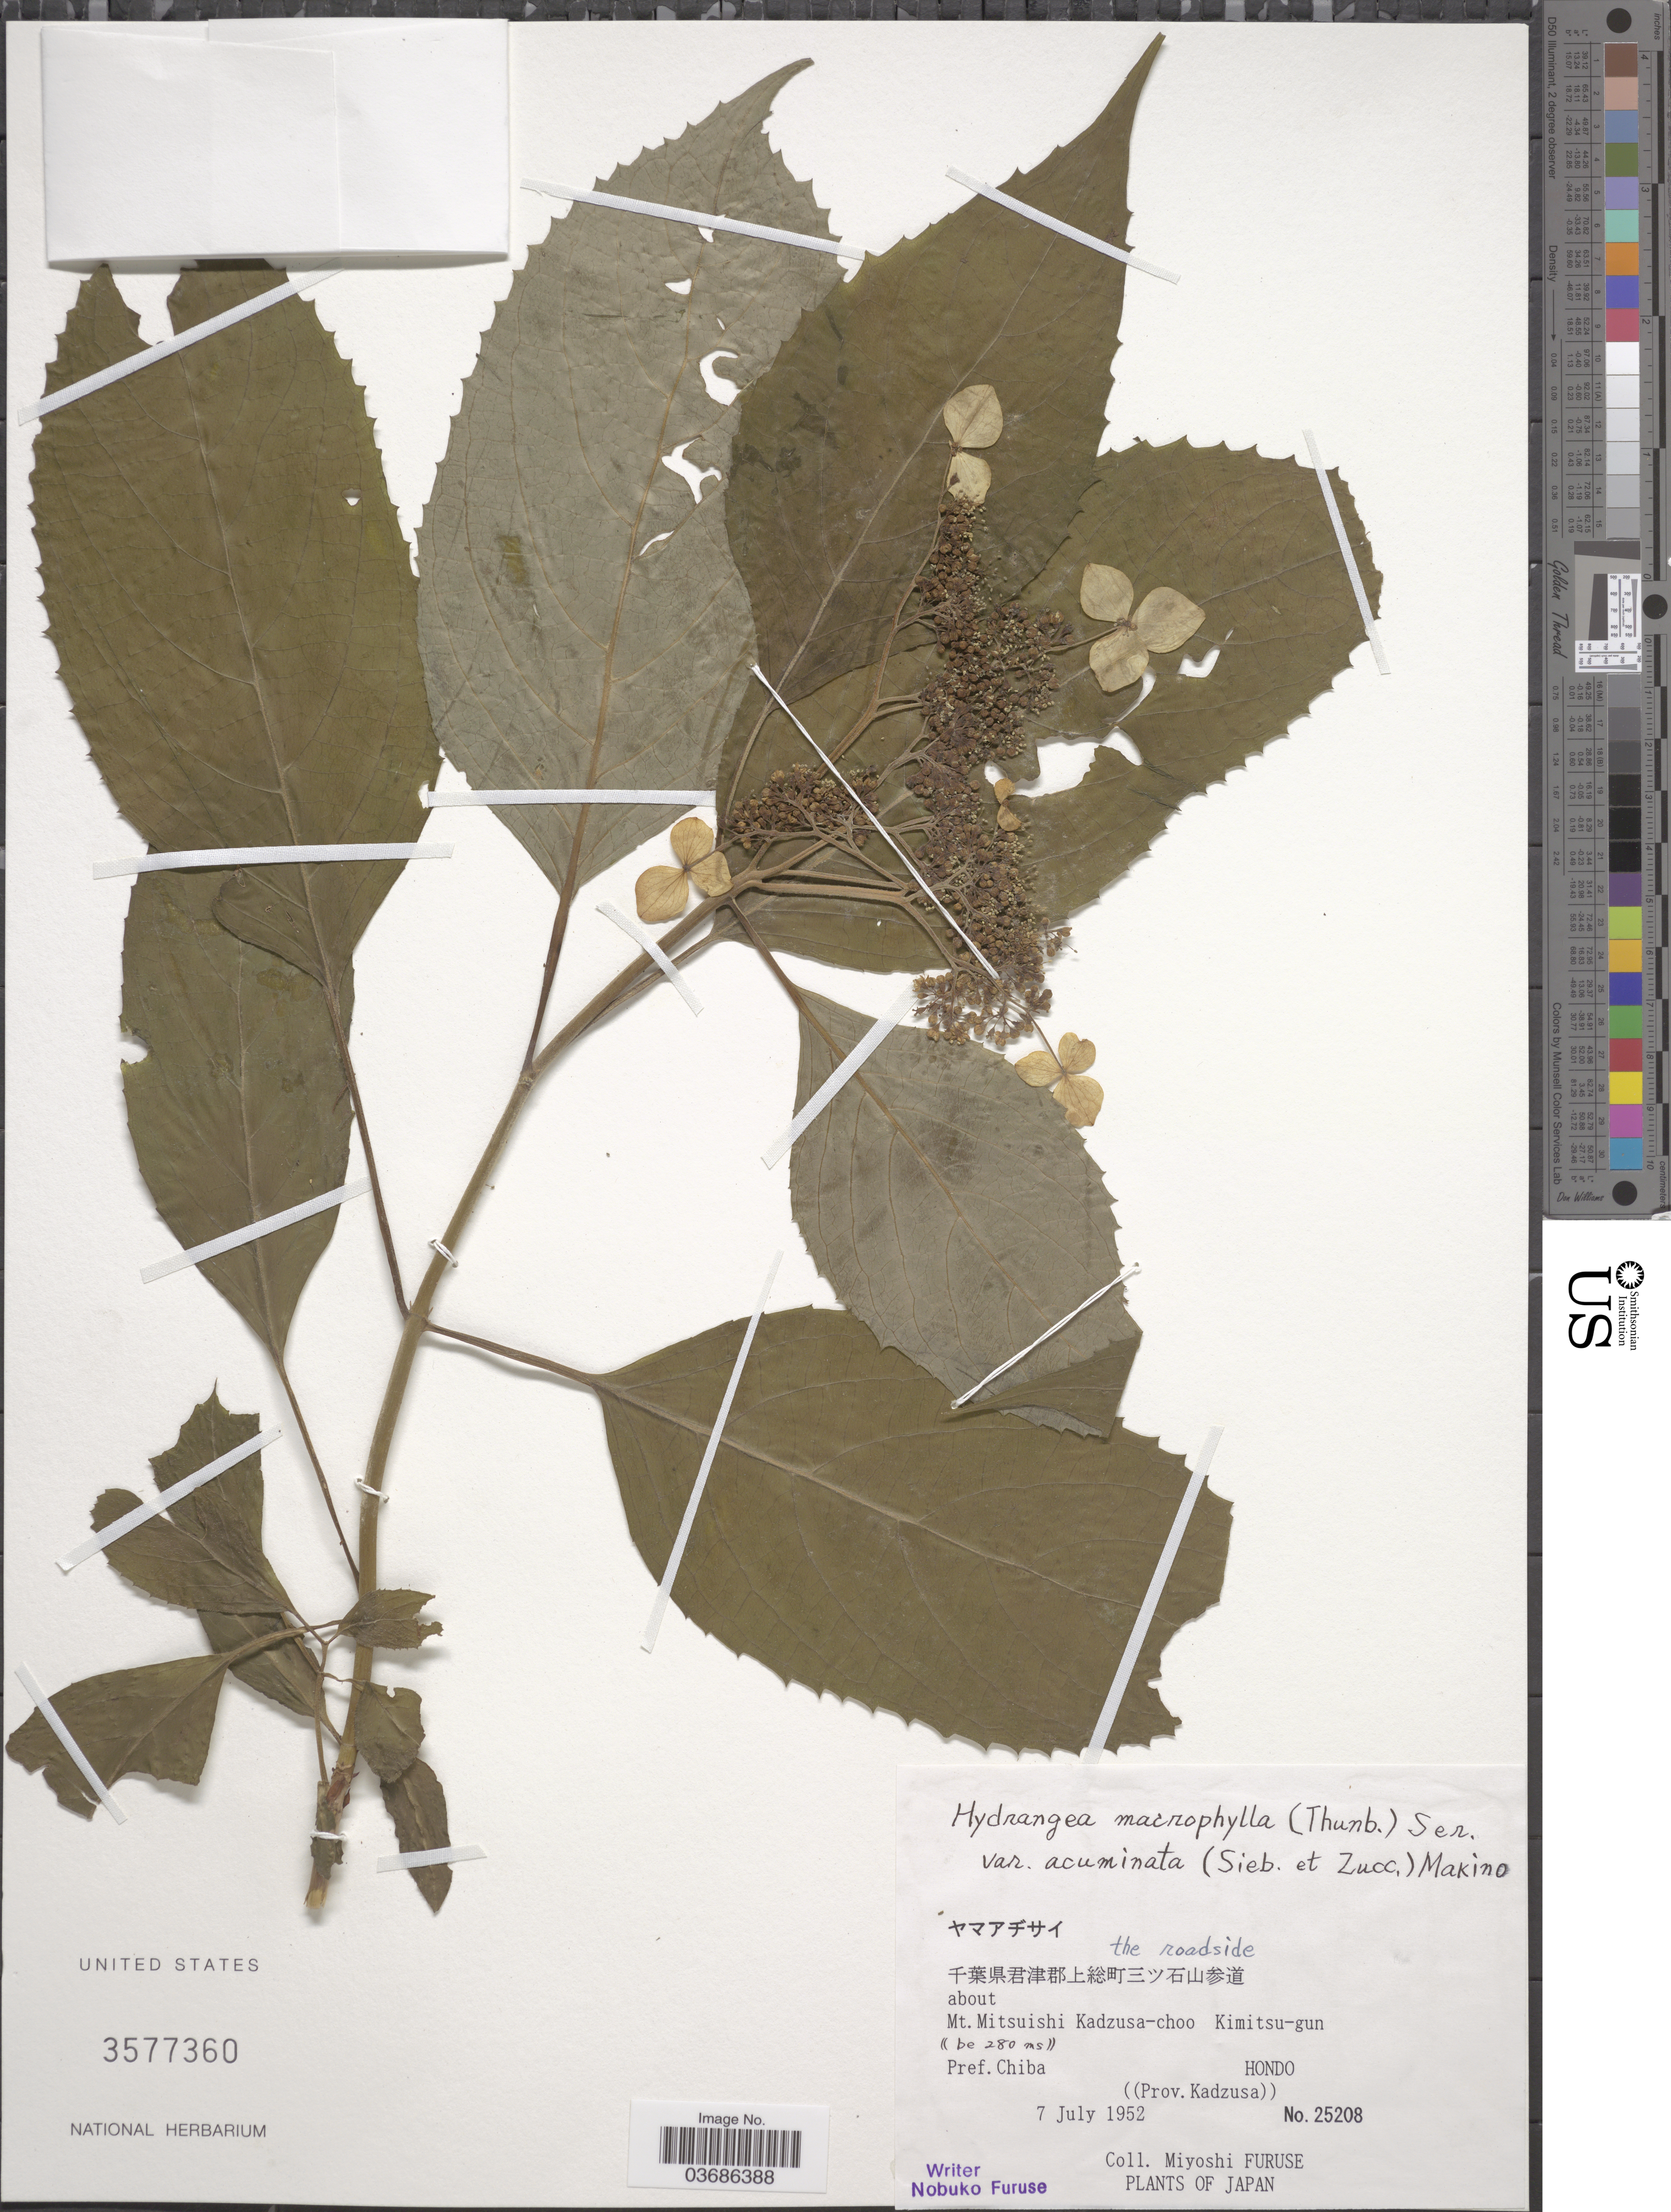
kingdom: Plantae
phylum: Tracheophyta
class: Magnoliopsida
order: Cornales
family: Hydrangeaceae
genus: Hydrangea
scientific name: Hydrangea macrophylla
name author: (Thunb.) Ser.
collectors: M. Furuse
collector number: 25208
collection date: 1952-07-07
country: Japan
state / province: Tiba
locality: X. The roadside about Mt. Mitsuishi Kadzusa-choo. Kimitsu-gun. Pref. Chiba. Hondo. ((Prov. Kadzusa)).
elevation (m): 280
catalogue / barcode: US 3577360